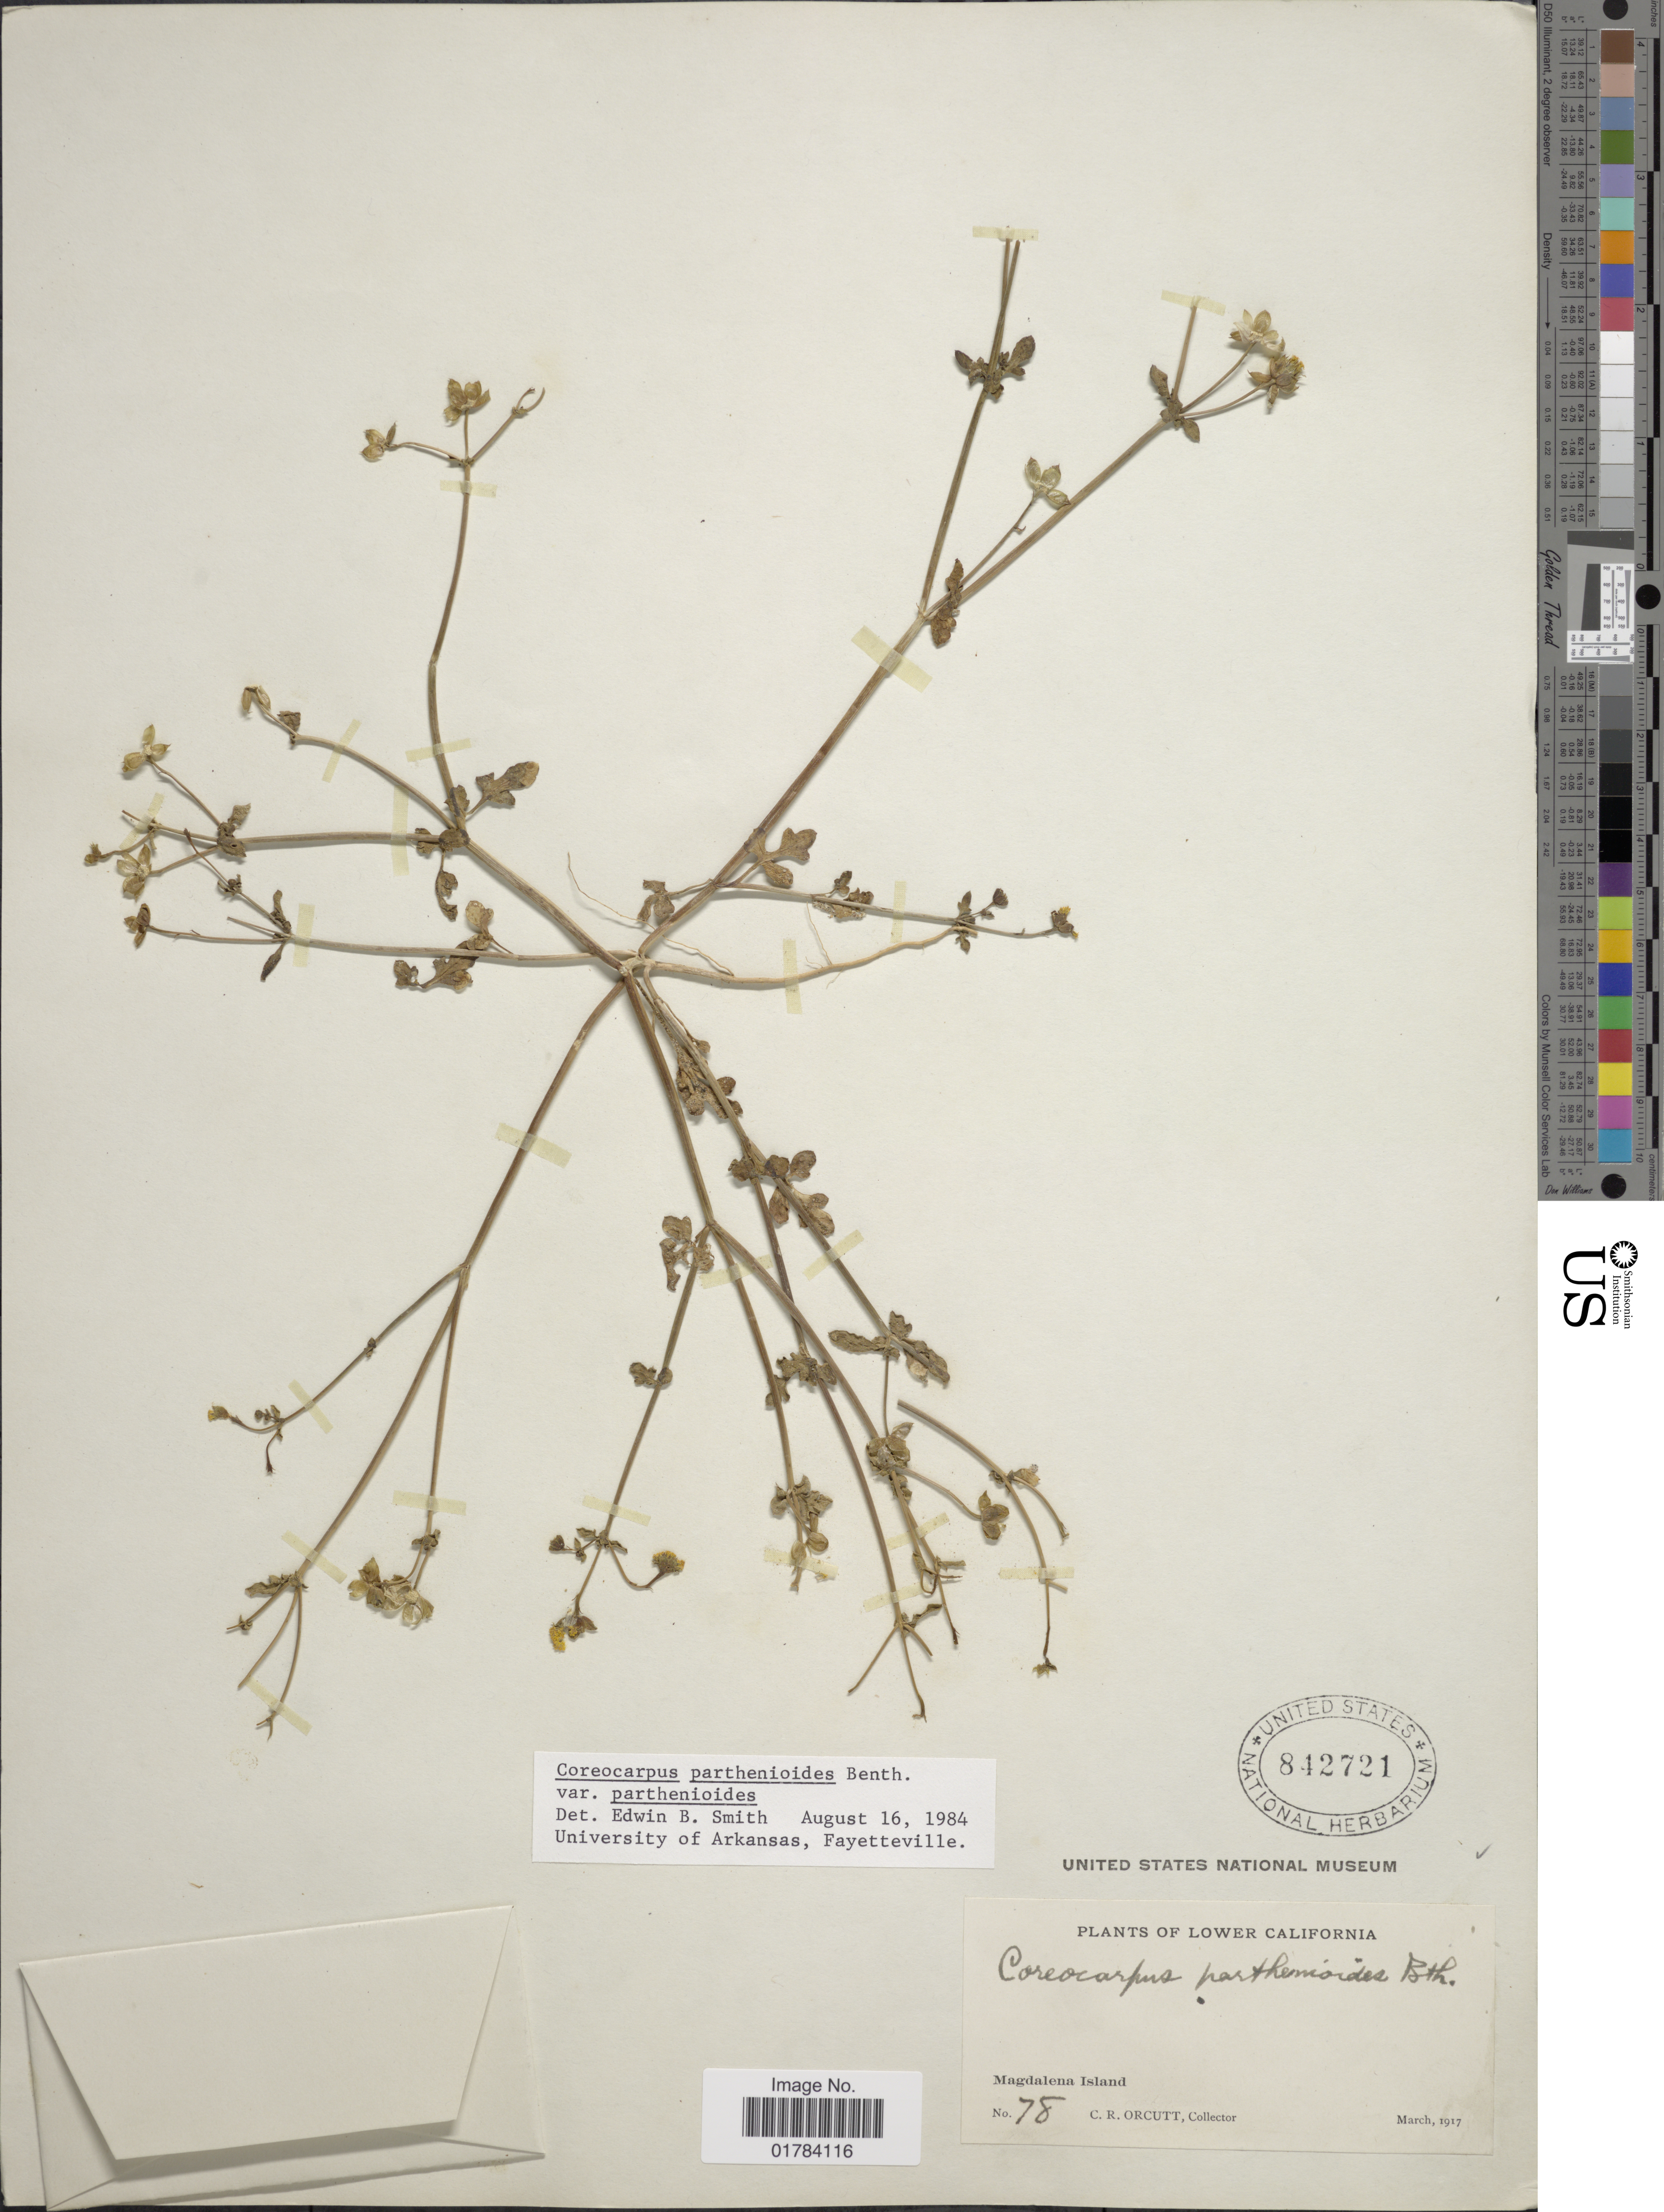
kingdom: Plantae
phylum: Tracheophyta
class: Magnoliopsida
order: Asterales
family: Asteraceae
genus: Coreocarpus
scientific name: Coreocarpus parthenioides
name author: Benth.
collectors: C. R. Orcutt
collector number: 78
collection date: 1917-03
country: Mexico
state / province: Baja California Sur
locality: Lower California, Magdalena Island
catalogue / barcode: US 842721